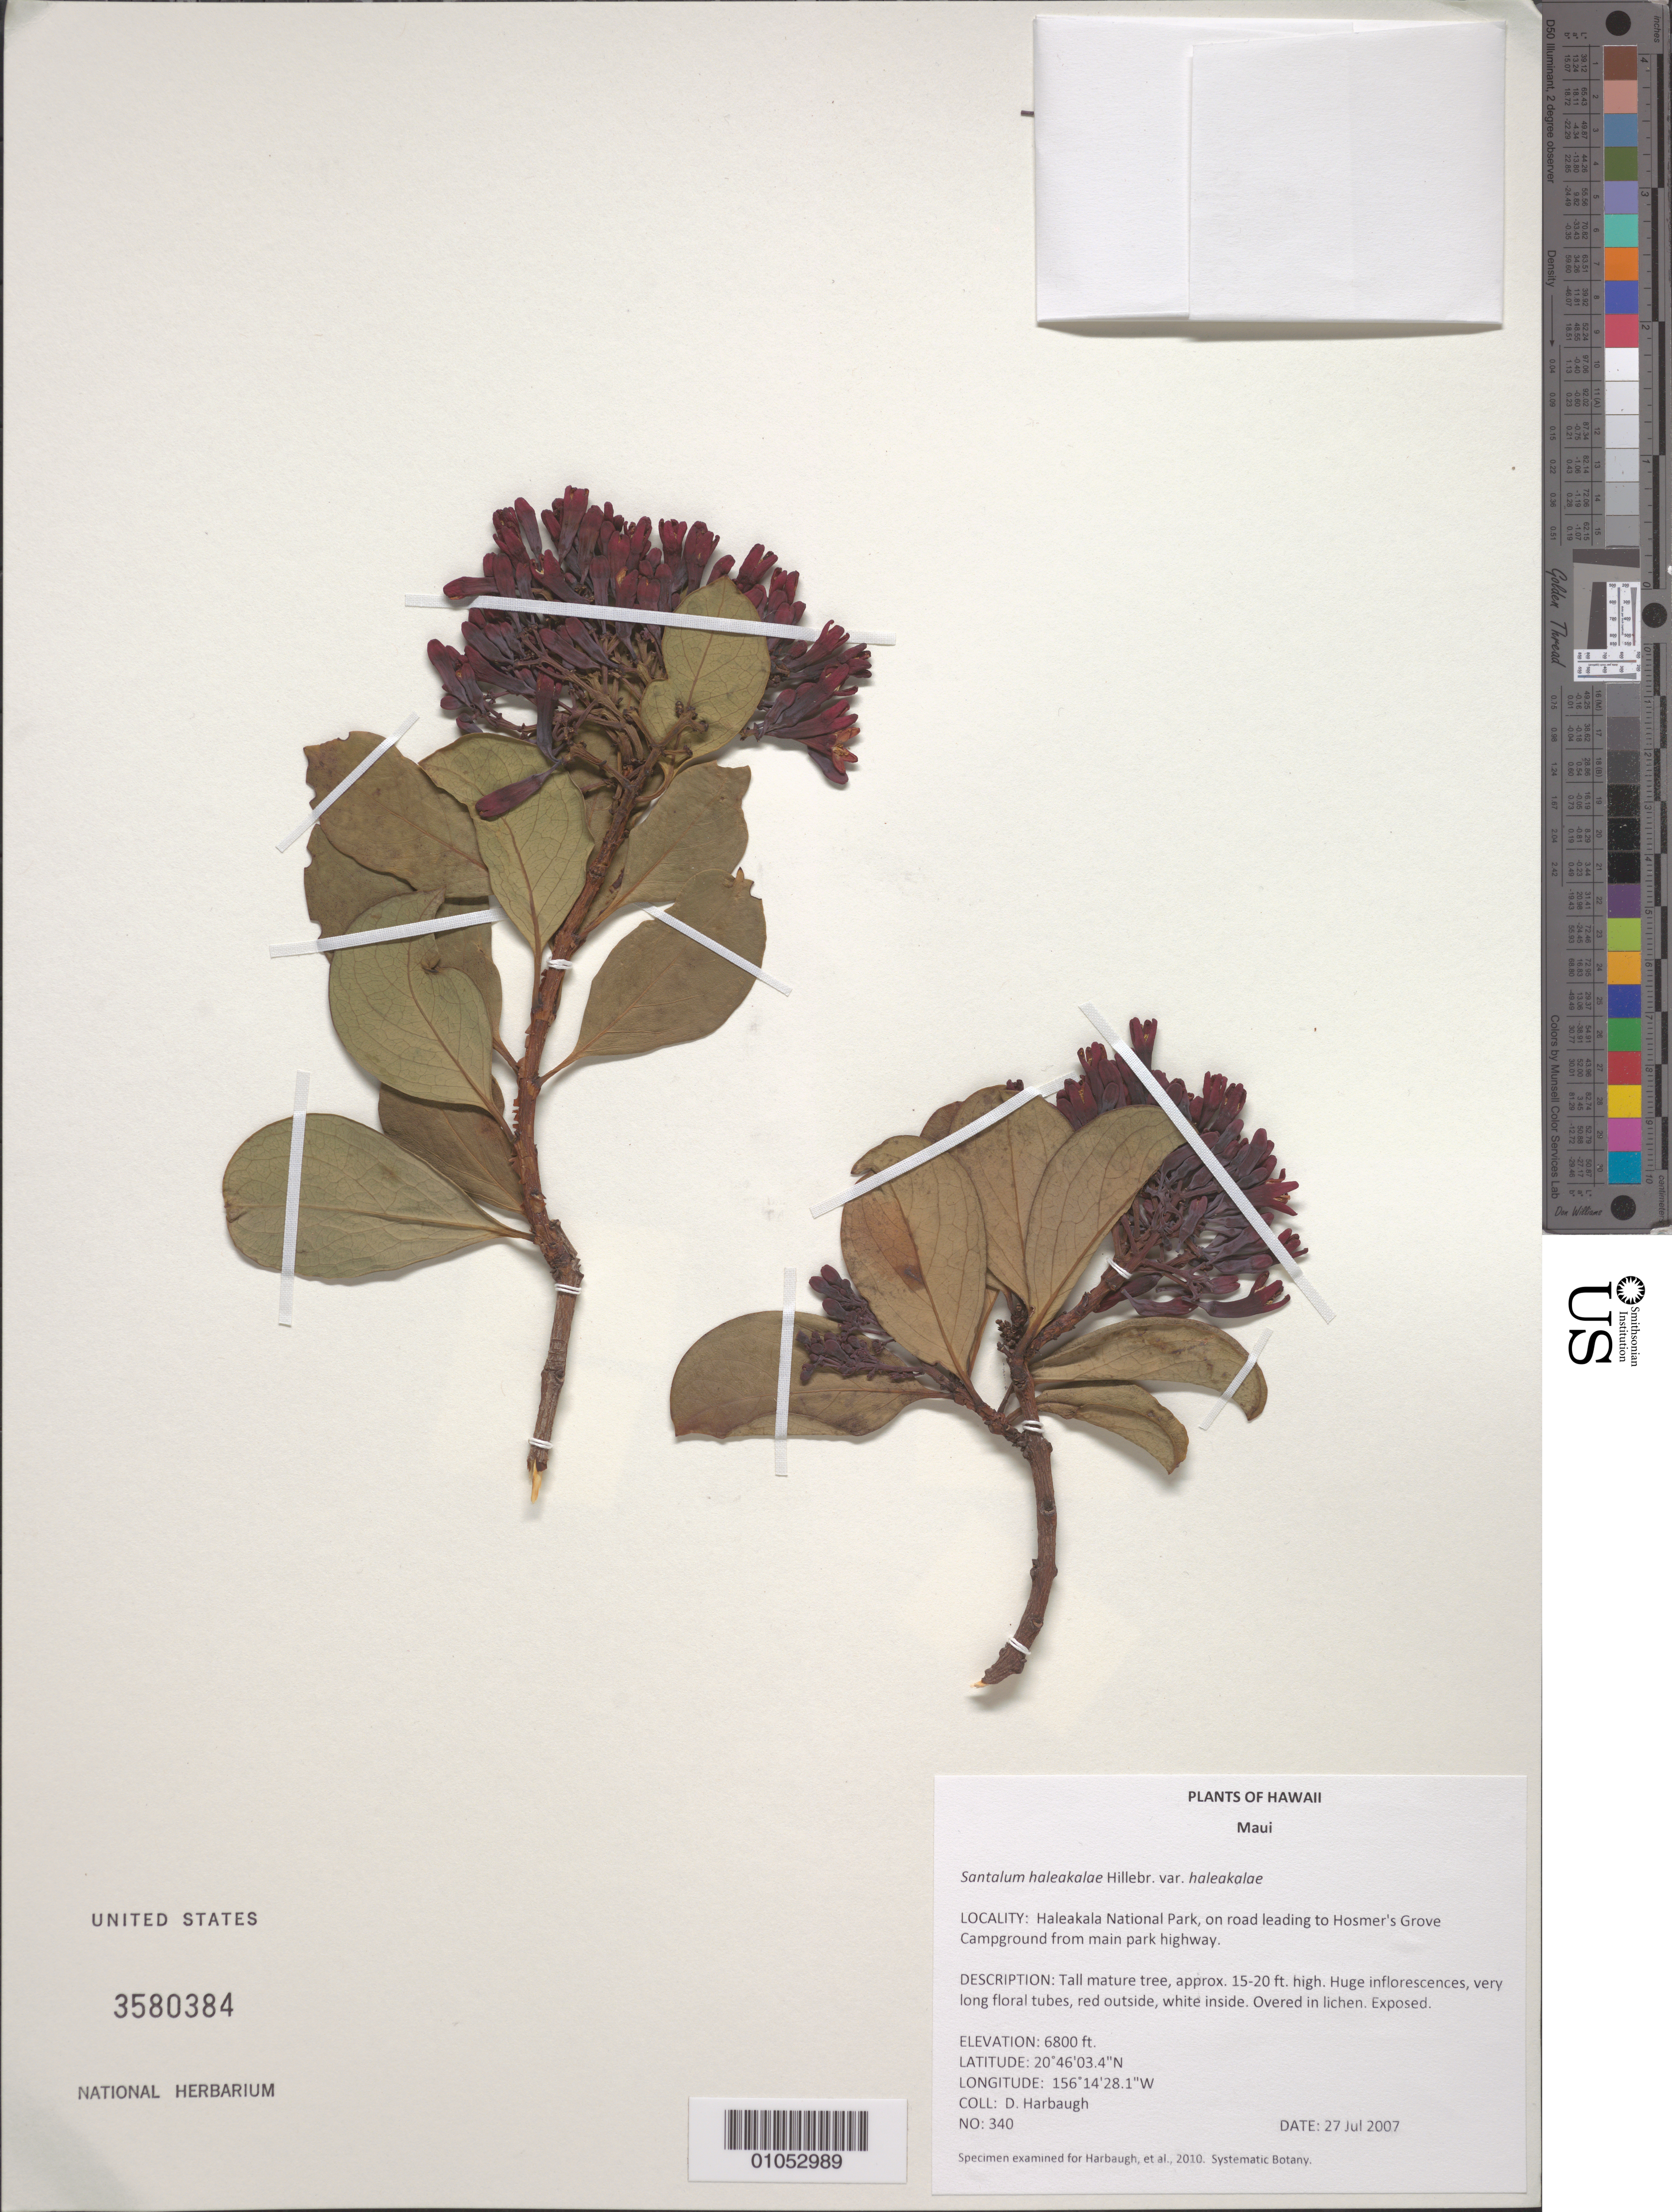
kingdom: Plantae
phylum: Tracheophyta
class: Magnoliopsida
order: Santalales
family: Santalaceae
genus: Santalum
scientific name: Santalum haleakalae var. haleakalae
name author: Hillebr.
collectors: D. Harbaugh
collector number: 340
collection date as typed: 27 Jul 2007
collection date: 2007-07-27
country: United States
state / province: Hawaii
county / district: Maui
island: Maui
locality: Haleakala National Park, on road leading to Hosmer's Grove campground from main park highway.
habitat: Alpine scrub, in open grass, exposed.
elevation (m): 2073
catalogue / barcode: US 3580384